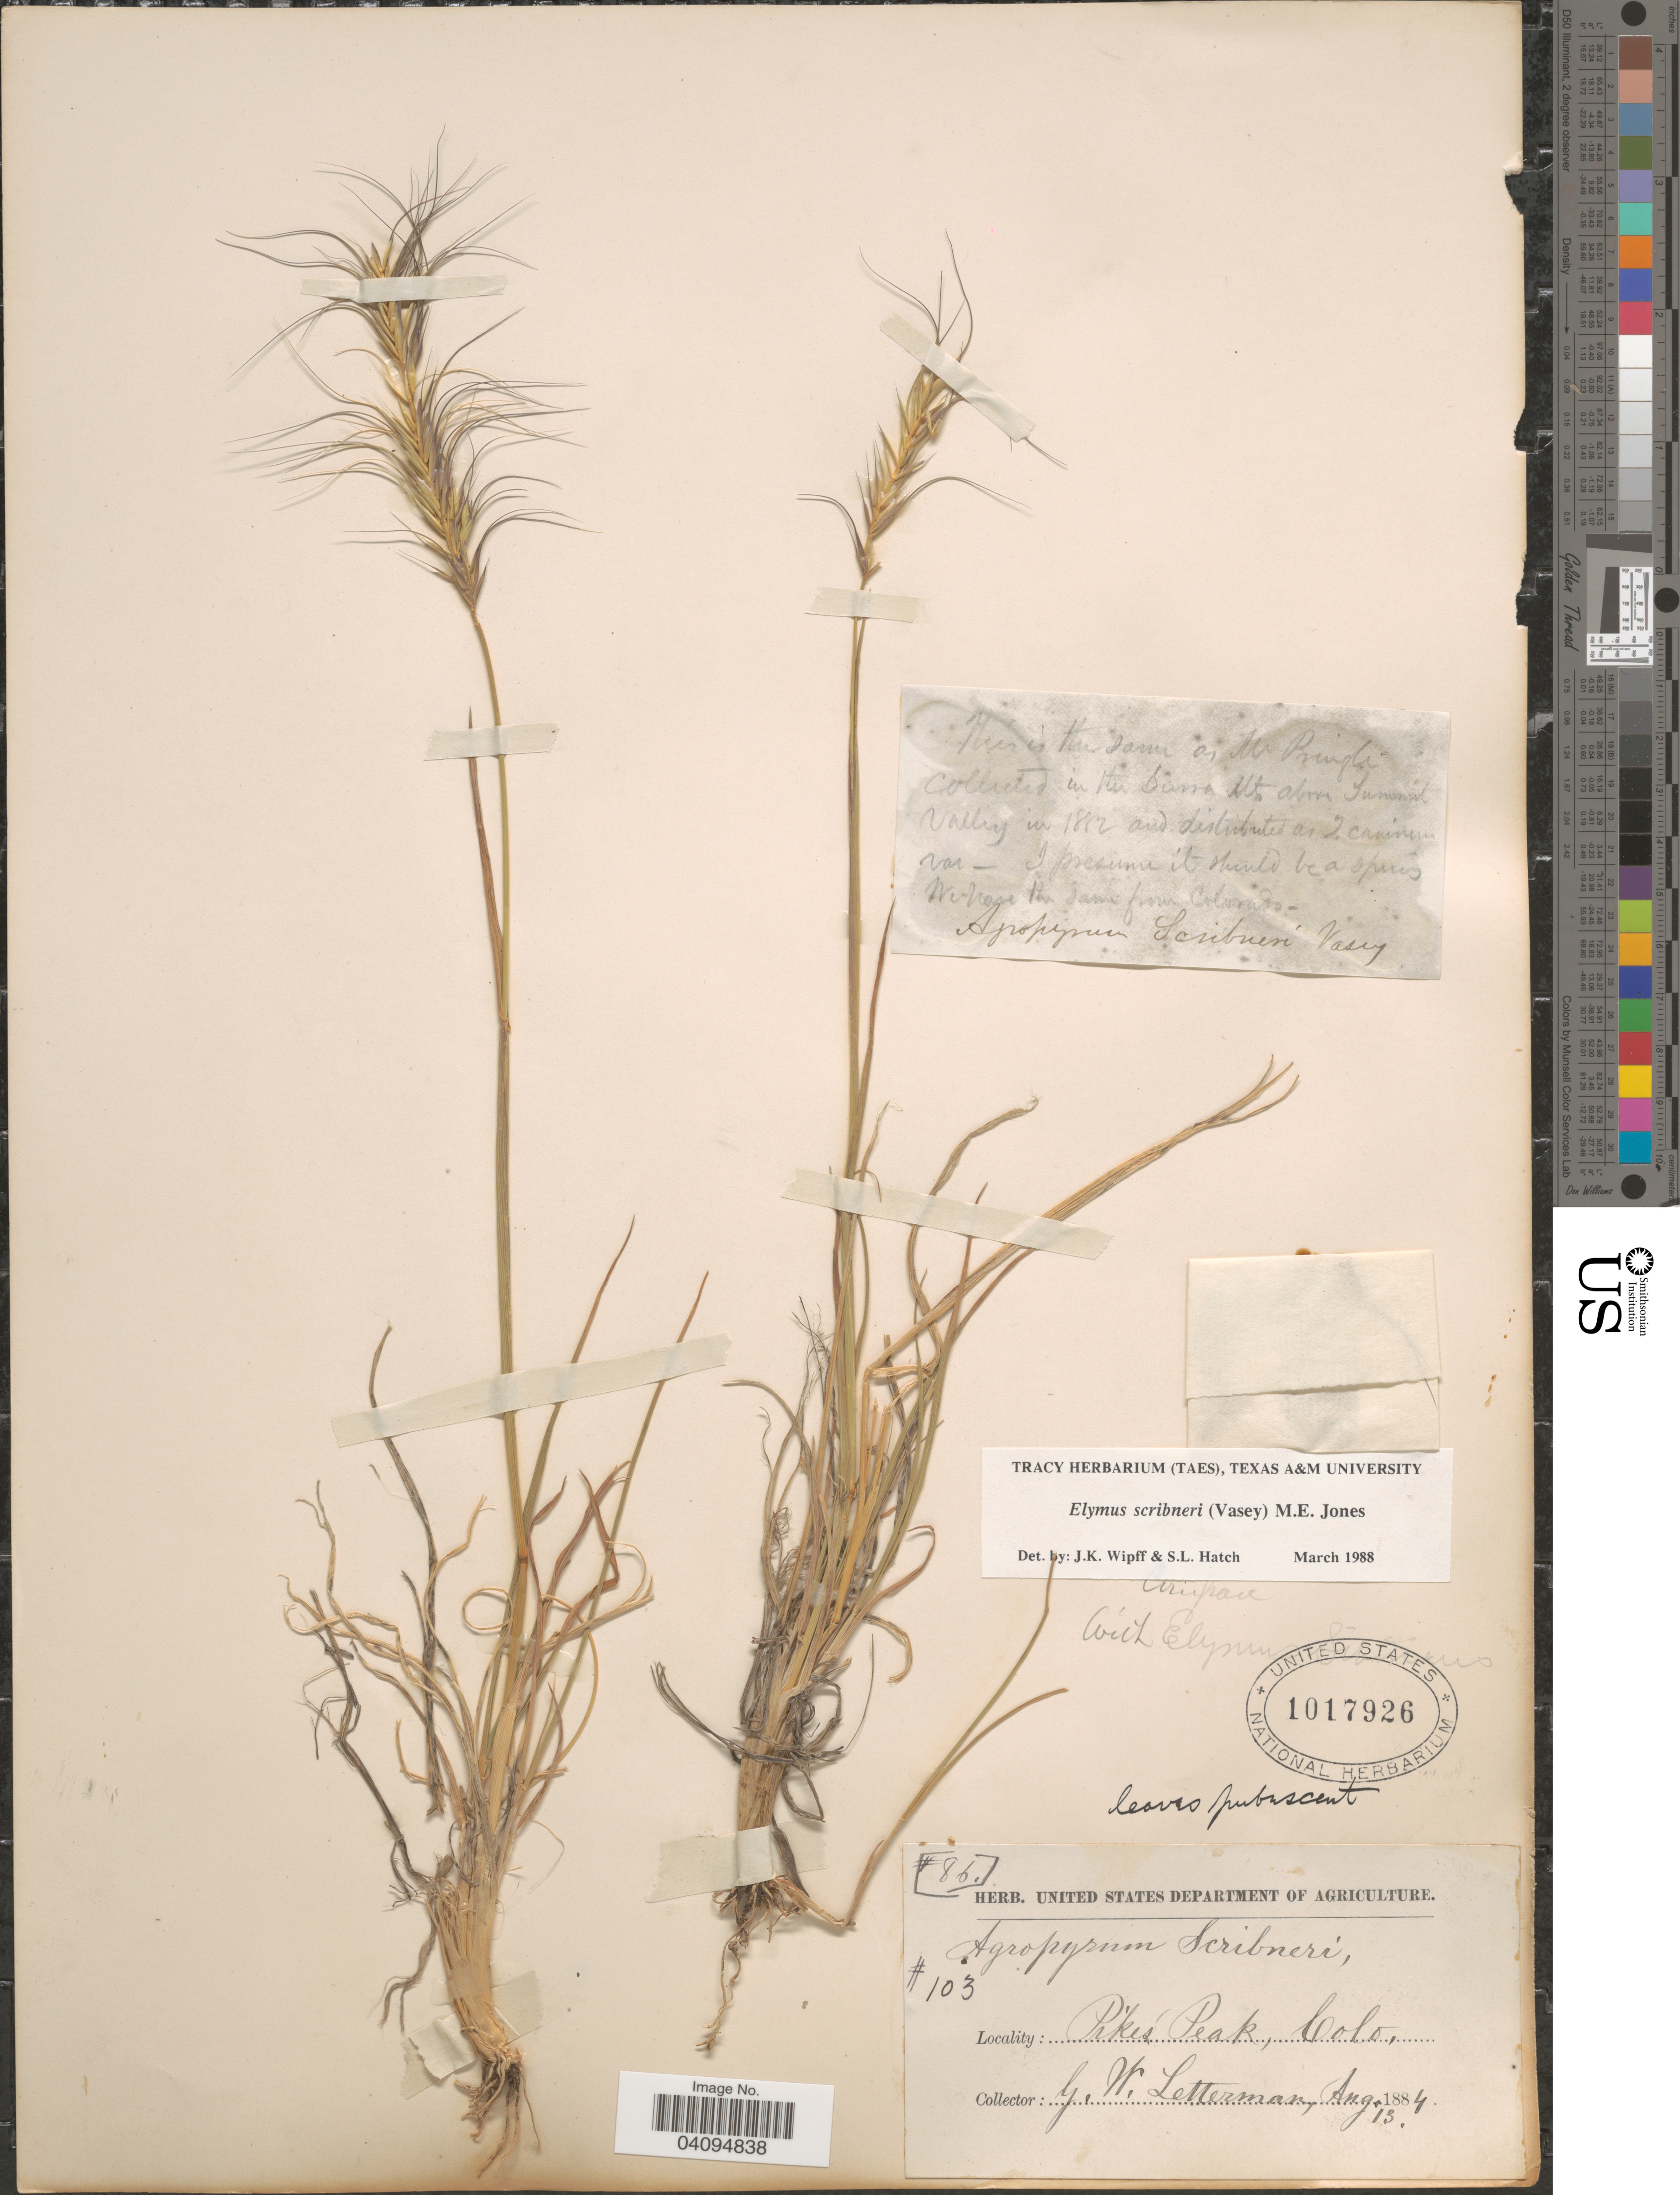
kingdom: Plantae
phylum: Tracheophyta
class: Liliopsida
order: Poales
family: Poaceae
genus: Elymus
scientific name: Elymus scribneri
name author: (Vasey) M.E. Jones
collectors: G. W. Letterman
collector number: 103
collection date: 1884-08-13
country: United States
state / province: Colorado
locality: Pikes Peak.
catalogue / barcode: US 1017926